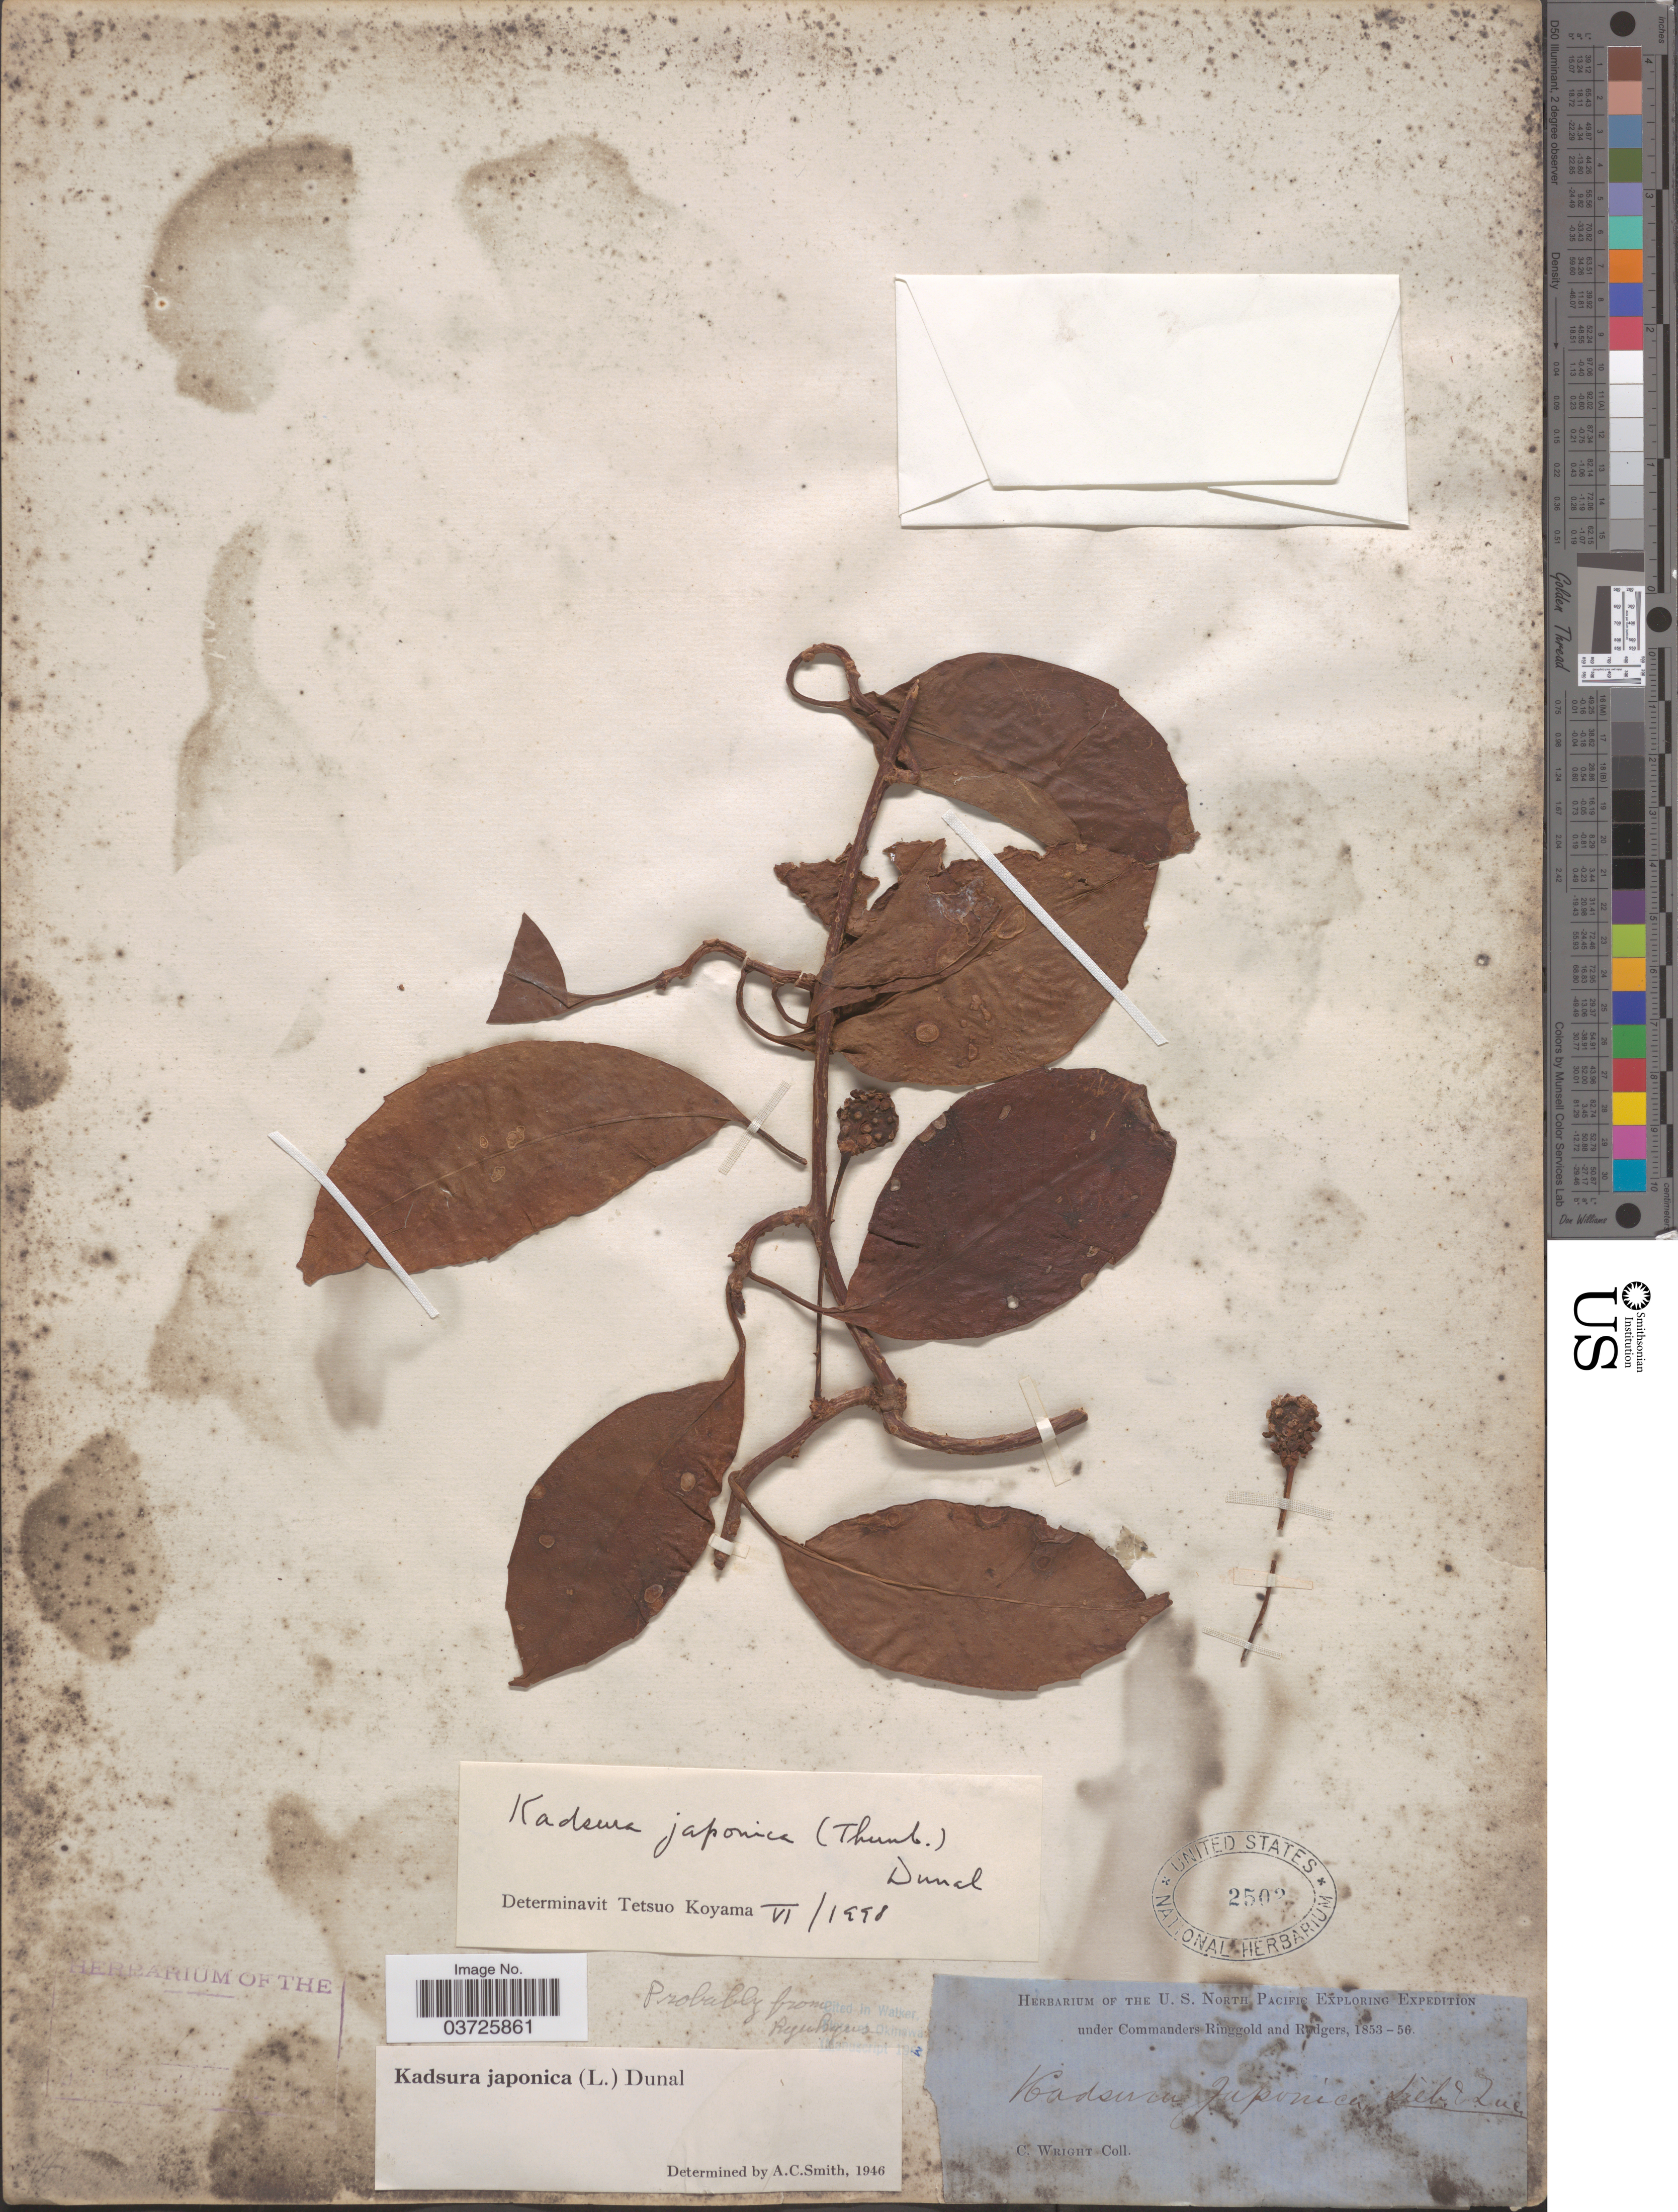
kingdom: Plantae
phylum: Tracheophyta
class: Magnoliopsida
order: Austrobaileyales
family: Schisandraceae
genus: Kadsura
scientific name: Kadsura japonica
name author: (L.) Dunal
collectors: C. Wright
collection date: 1853/1856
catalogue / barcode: US 2503